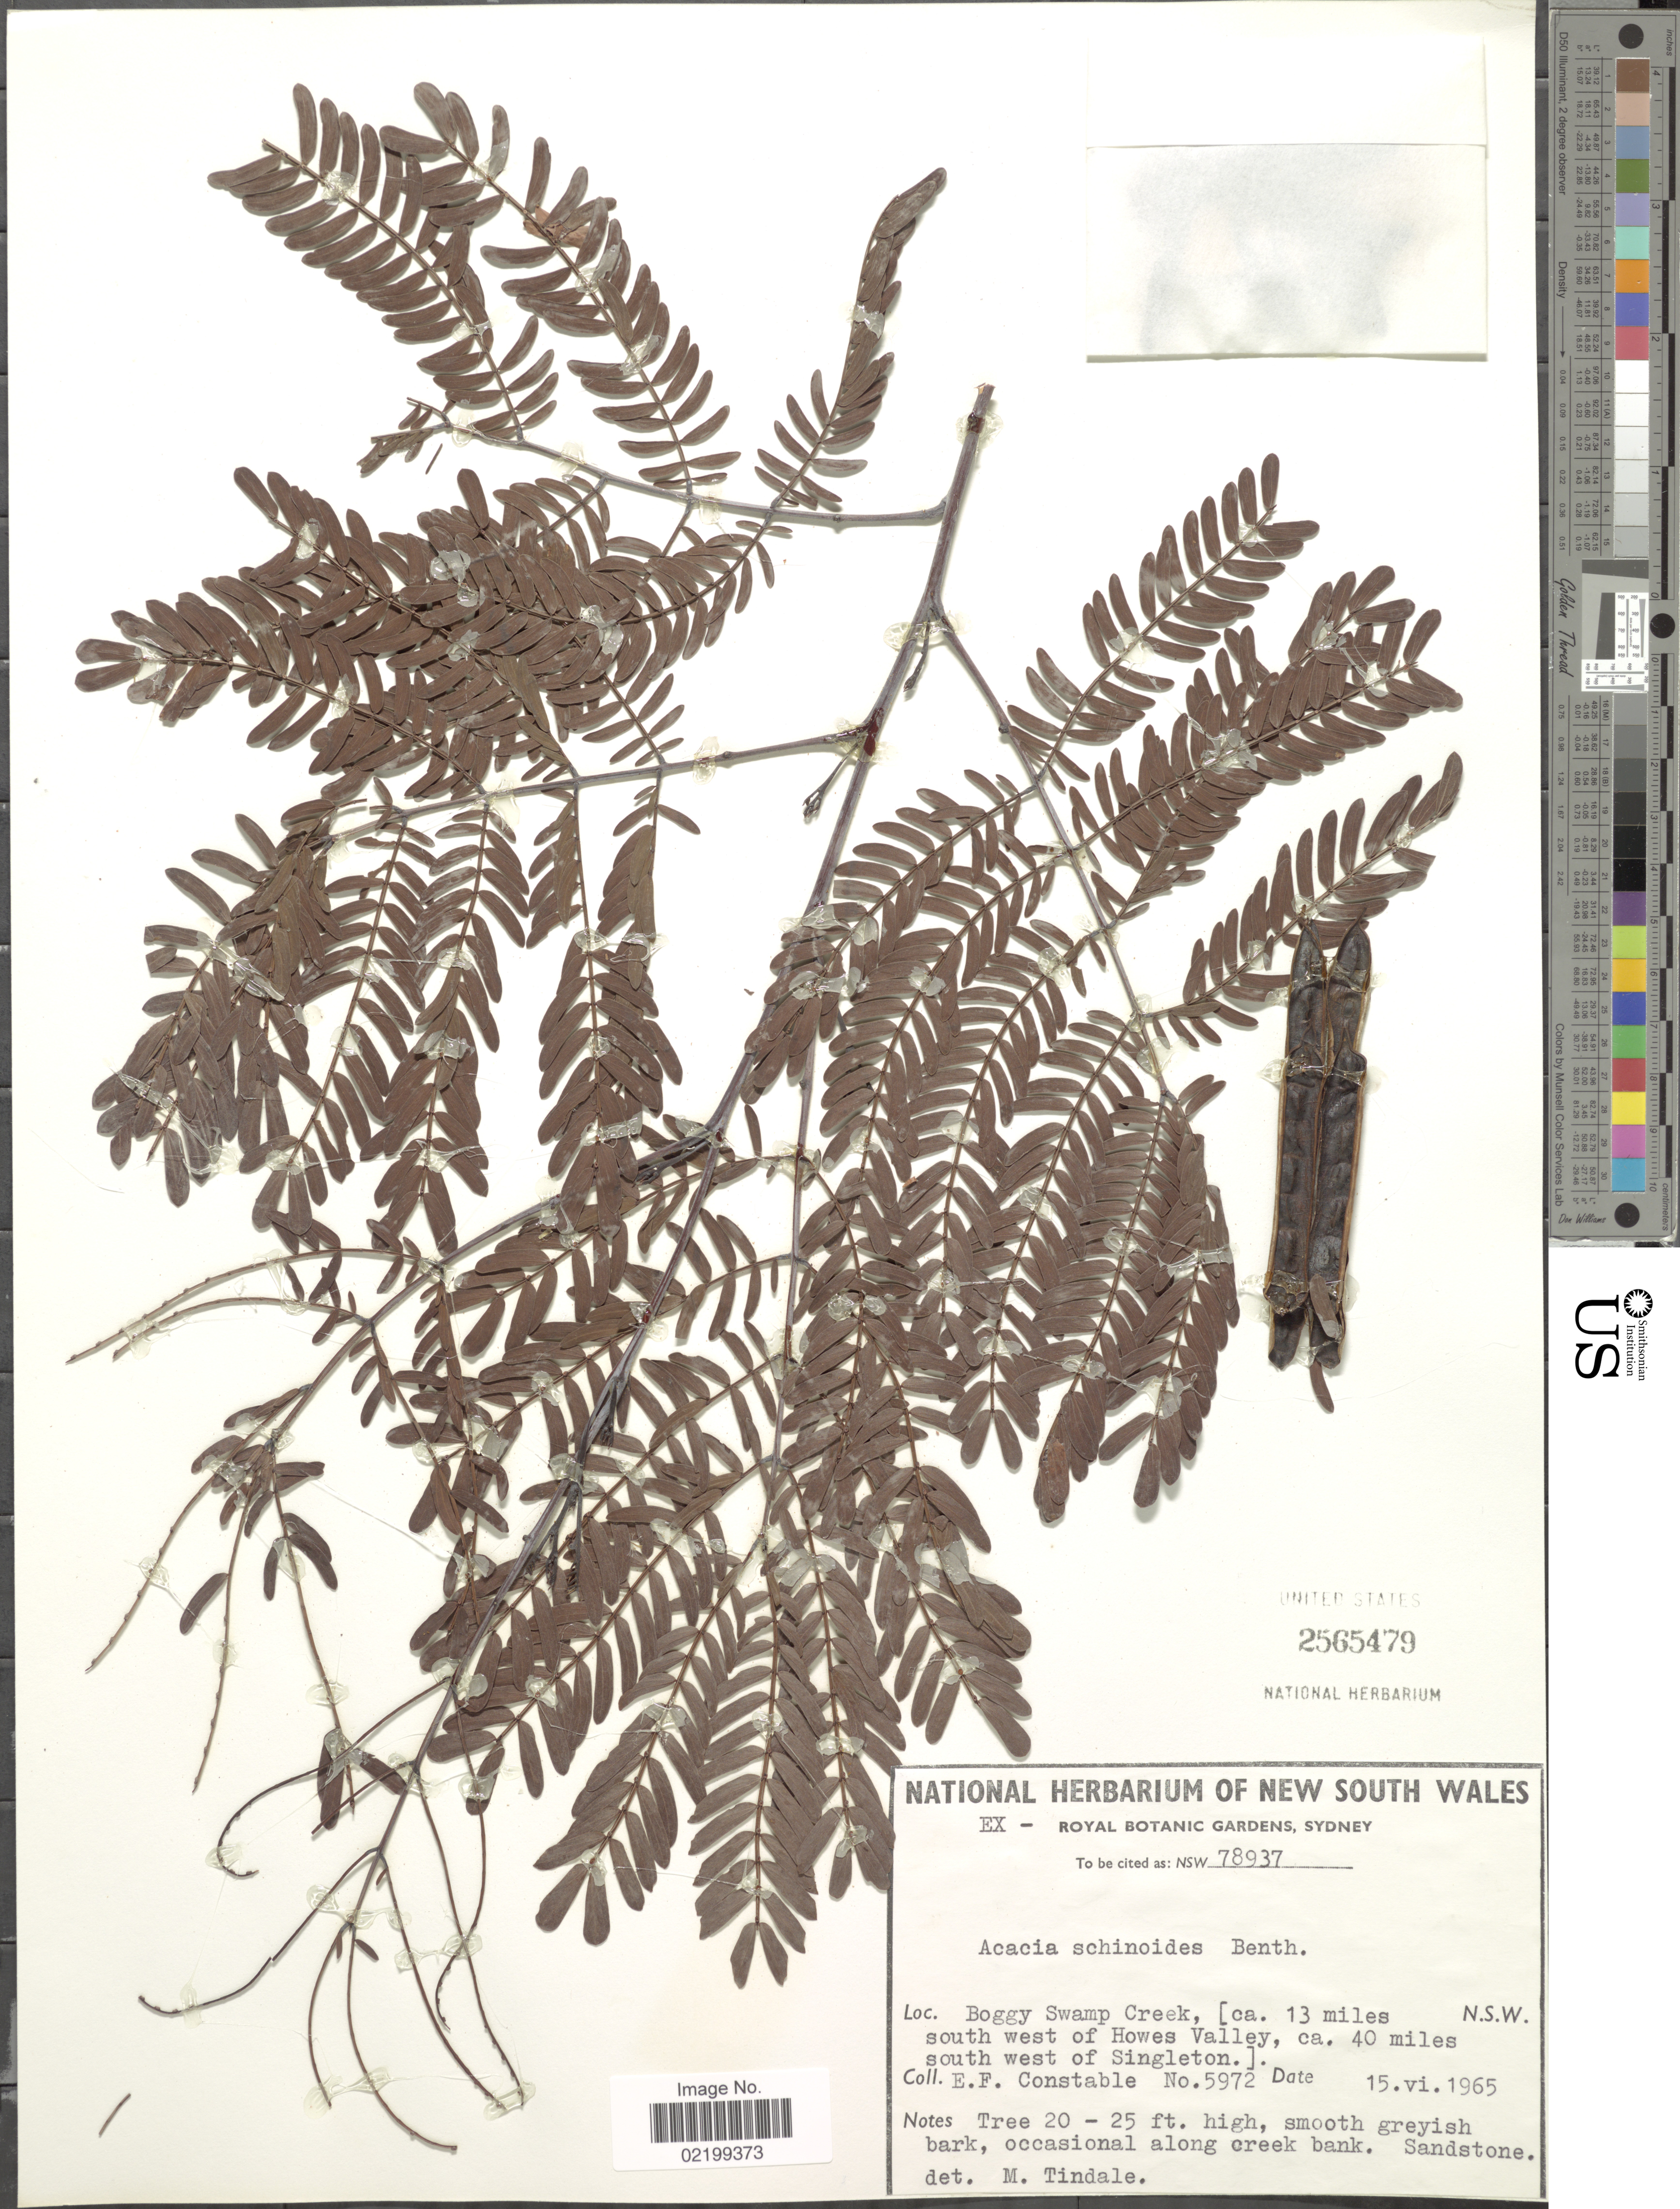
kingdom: Plantae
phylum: Tracheophyta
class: Magnoliopsida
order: Fabales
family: Fabaceae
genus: Acacia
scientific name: Acacia schinoides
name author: Benth.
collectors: E. F. Constable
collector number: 5972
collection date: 1965-06-15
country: Australia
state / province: New South Wales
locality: Boggy Swamp Creek, (ca. 13 miles south west of Howes Valley, ca. 40 miles south west of Singleton), occasional along creek bank, Sandstone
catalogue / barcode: US 2565479